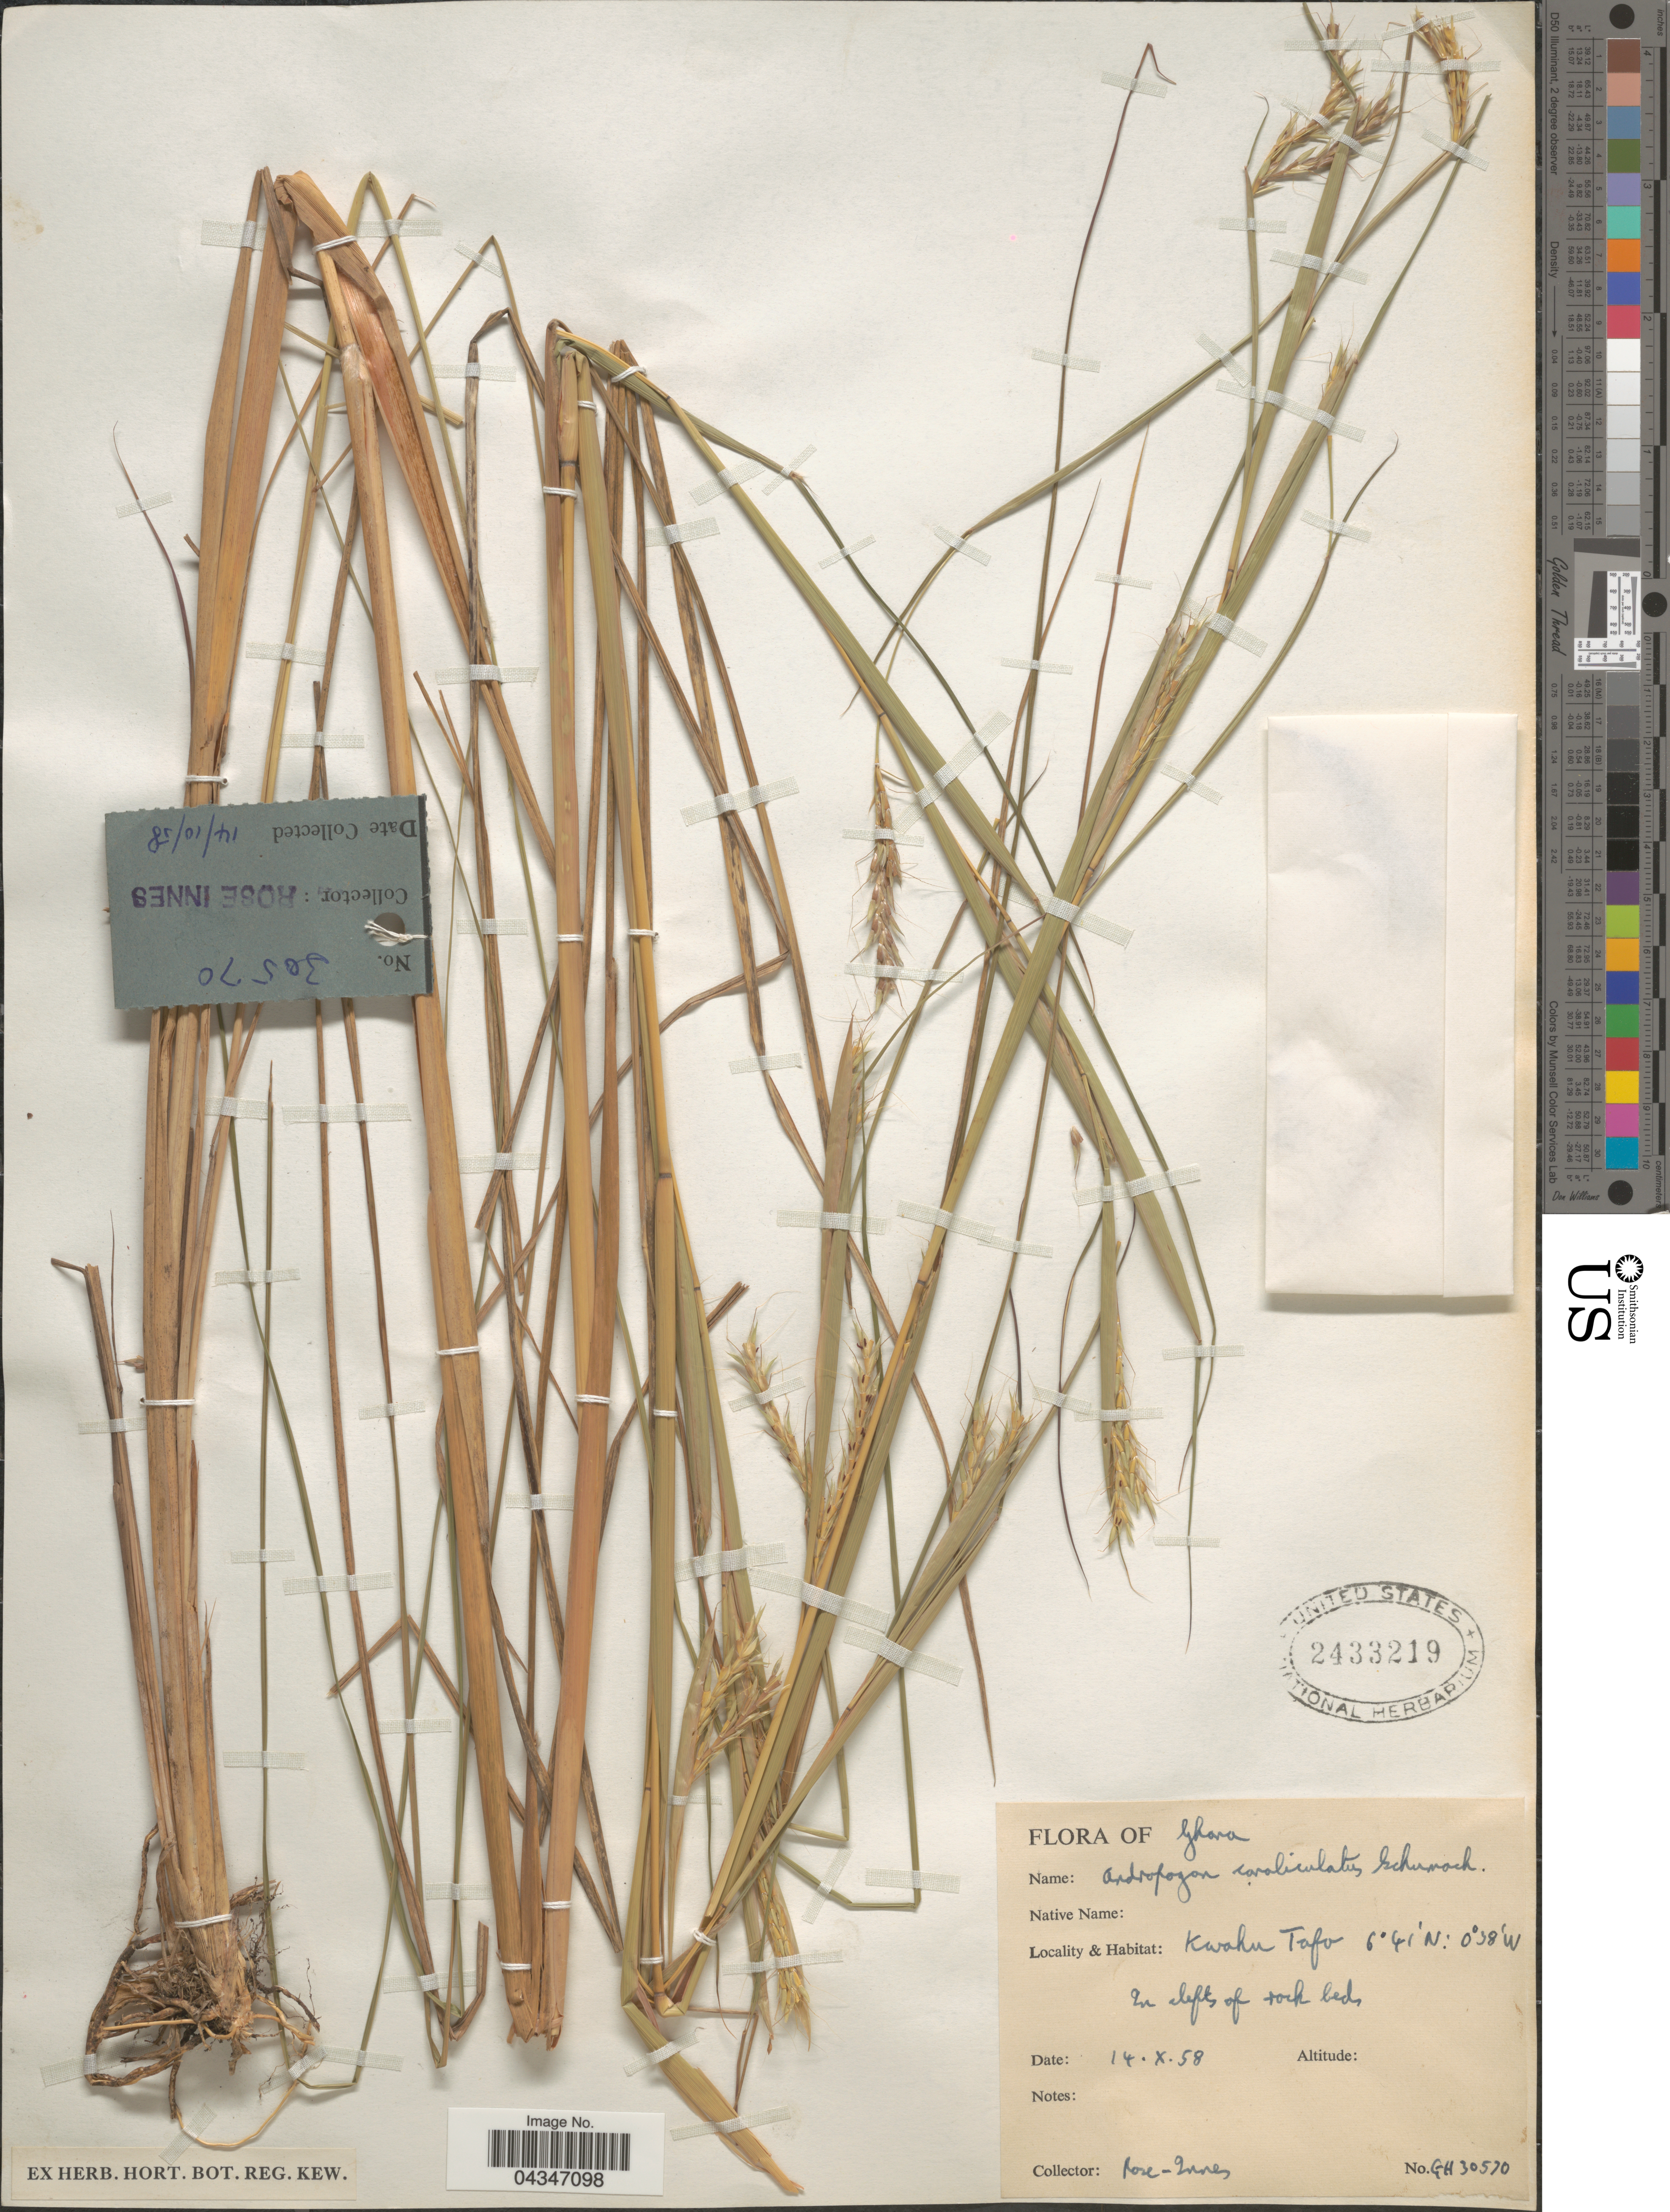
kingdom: Plantae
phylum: Tracheophyta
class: Liliopsida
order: Poales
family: Poaceae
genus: Andropogon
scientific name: Andropogon canaliculatus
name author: Schumach.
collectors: R. Rose-Innes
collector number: GH30570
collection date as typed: Transcribed d/m/y: 14/10/58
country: Ghana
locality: Kwahu Tafo.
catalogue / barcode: US 2433219